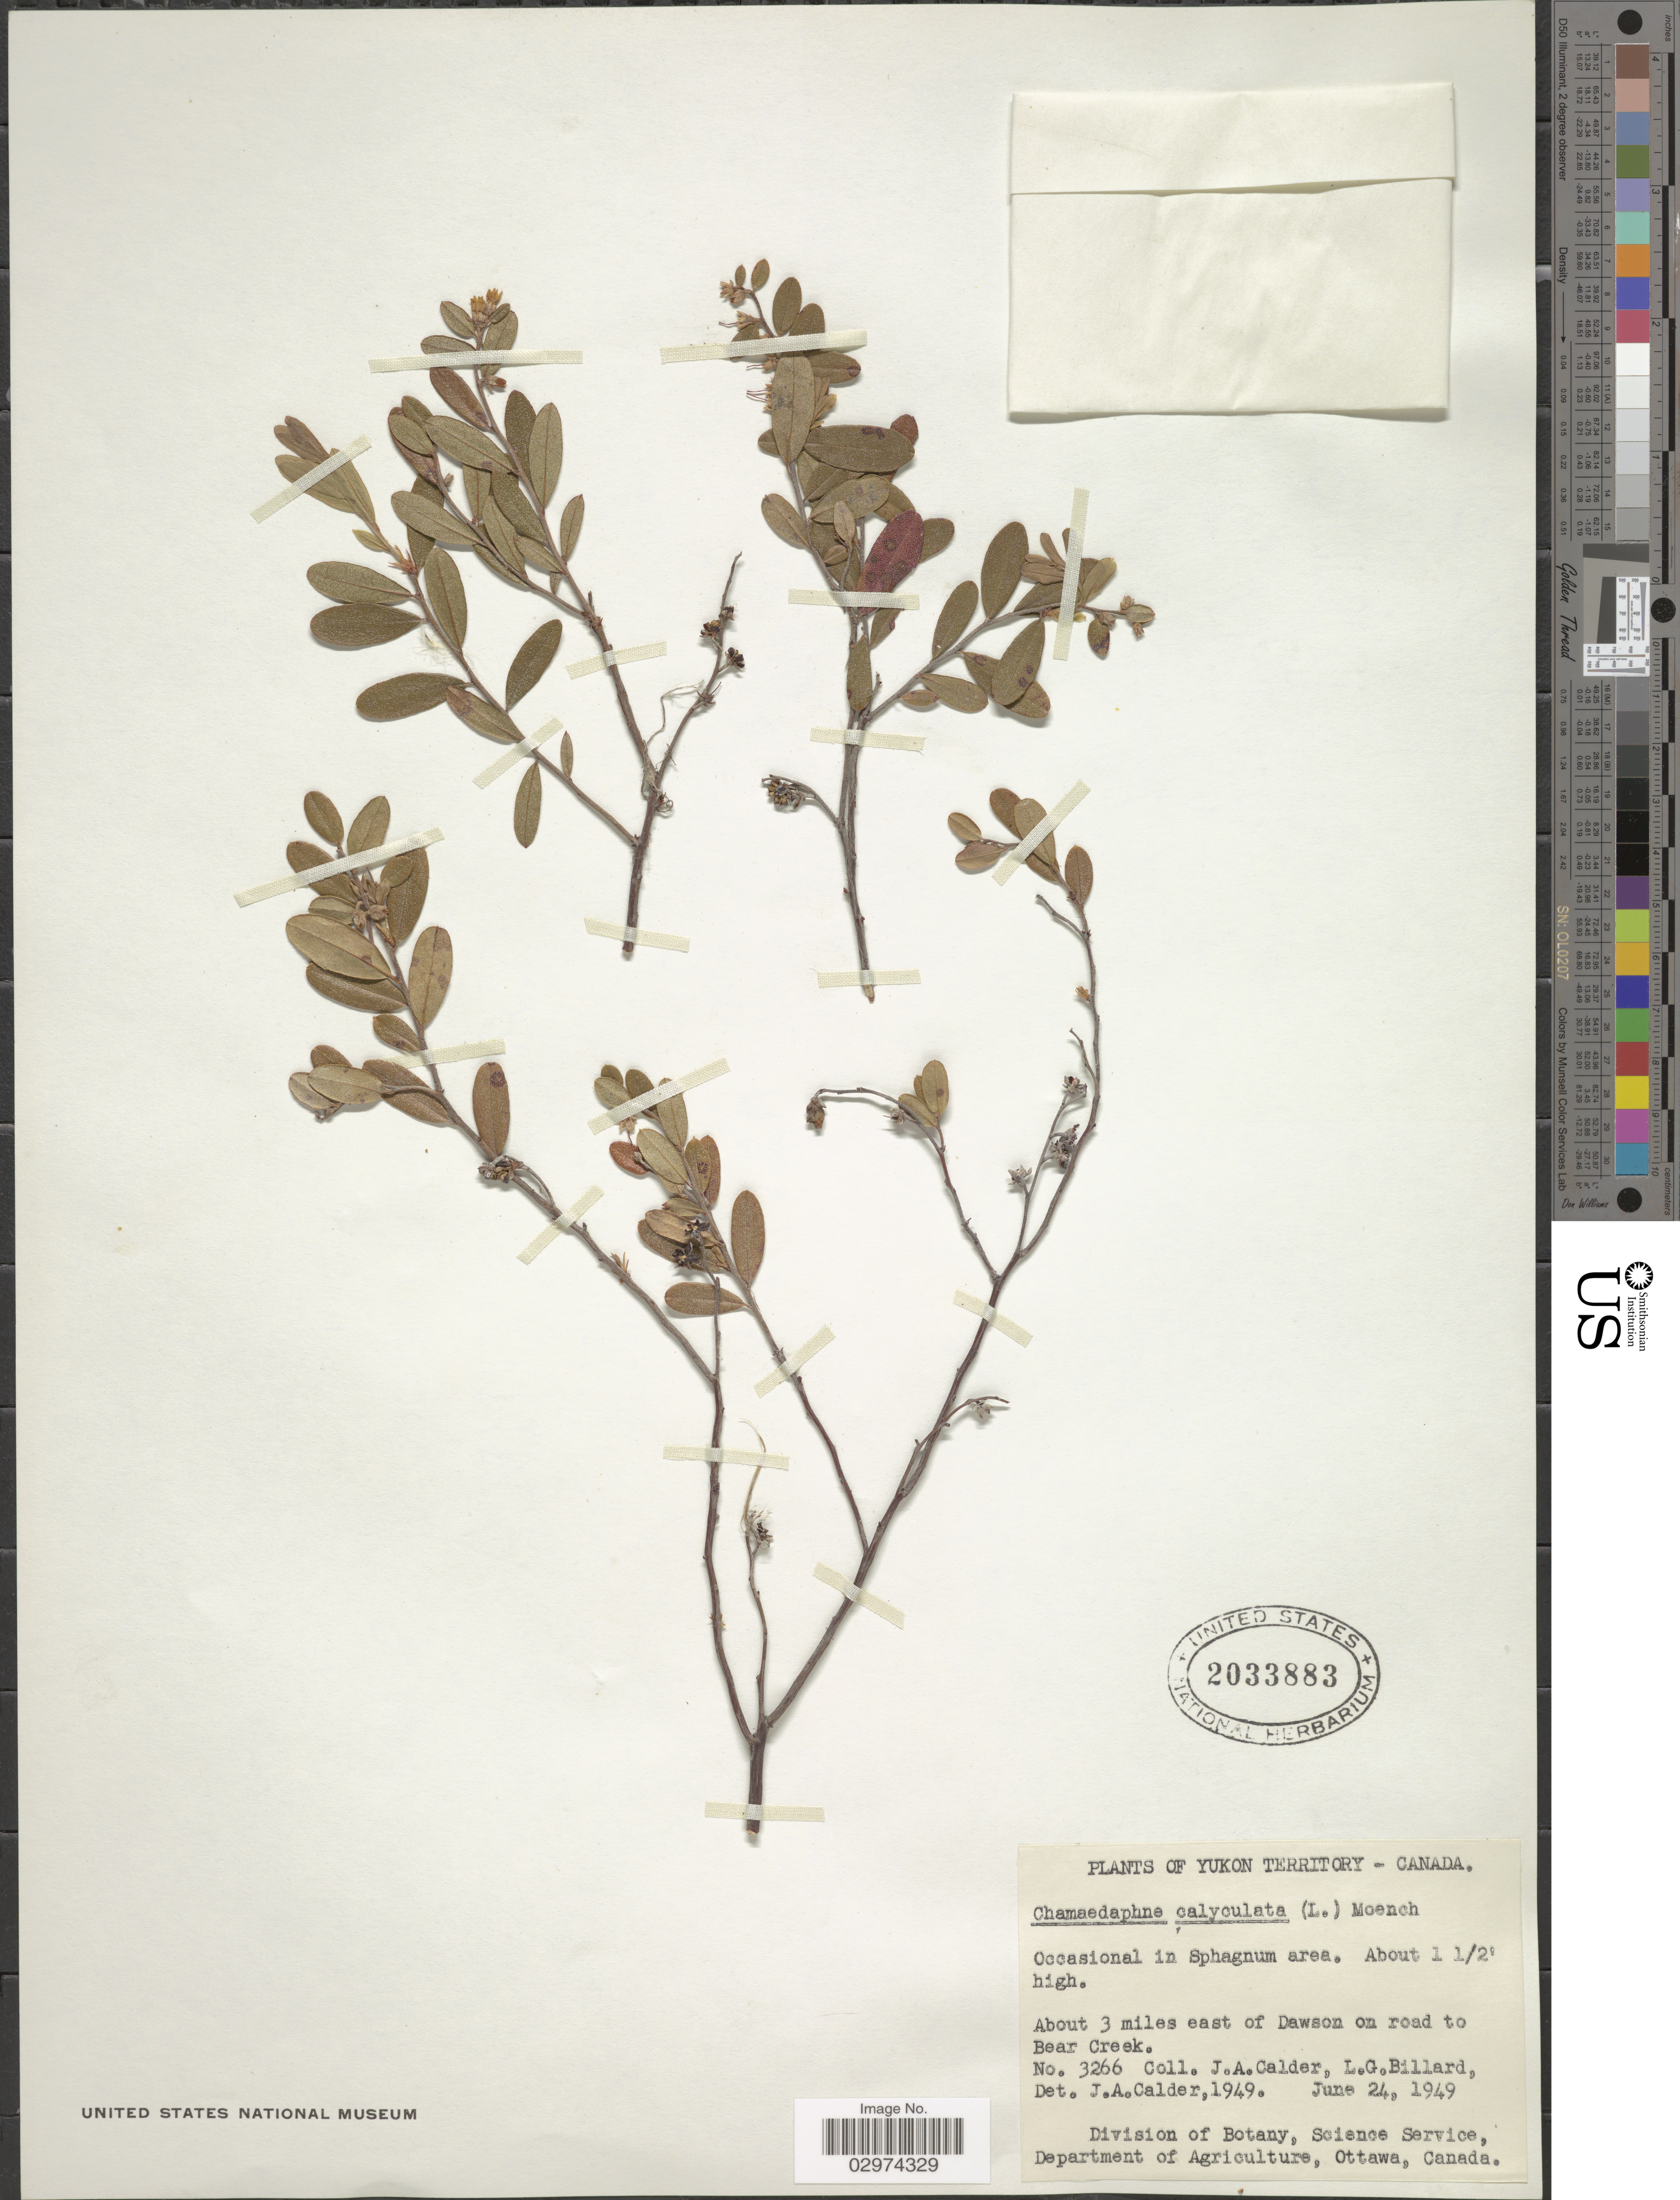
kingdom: Plantae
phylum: Tracheophyta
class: Magnoliopsida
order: Ericales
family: Ericaceae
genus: Chamaedaphne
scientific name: Chamaedaphne calyculata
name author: (L.) Moench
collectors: J. A. Calder & L. Billard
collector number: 3266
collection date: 1949-06-24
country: Canada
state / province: Yukon Territory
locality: About 3 miles east of Dawson on road to Bear Creek.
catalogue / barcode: US 2033883